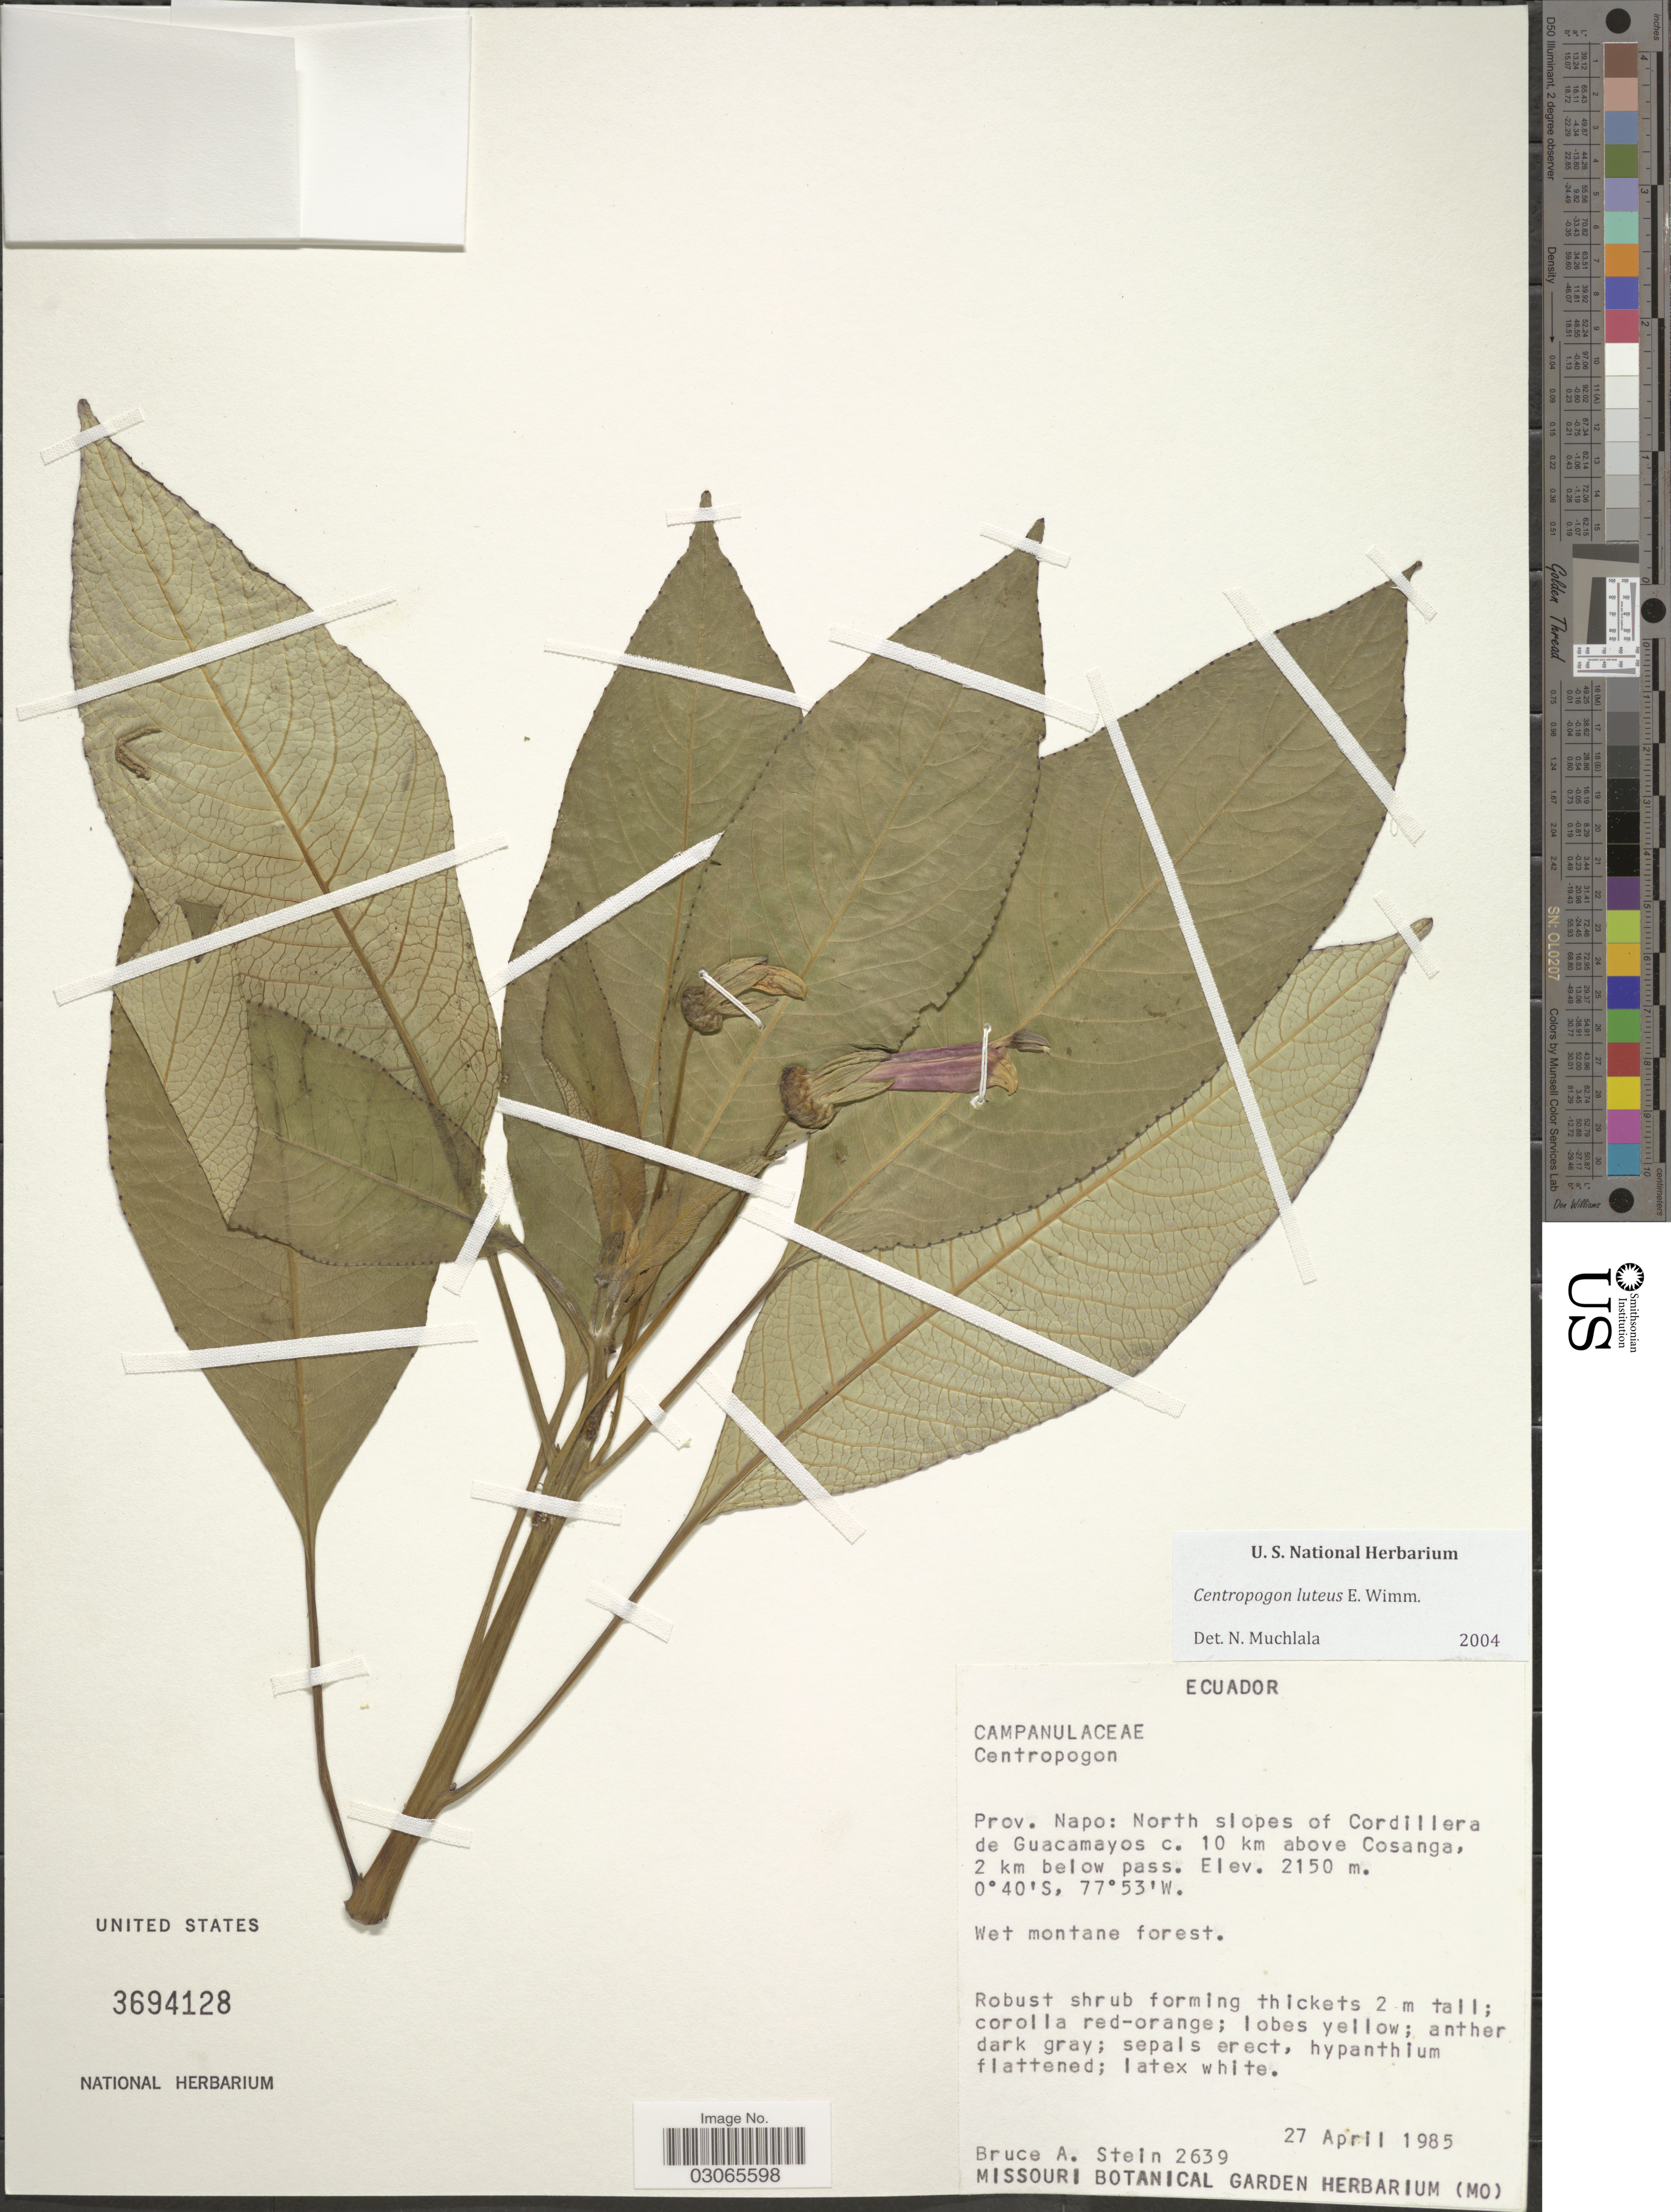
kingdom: Plantae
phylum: Tracheophyta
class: Magnoliopsida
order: Asterales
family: Campanulaceae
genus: Centropogon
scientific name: Centropogon luteus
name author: E. Wimm.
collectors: B. A. Stein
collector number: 2639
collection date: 1985-04-27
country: Ecuador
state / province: Napo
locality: North slopes of Cordillera de Guacamayos c. 10 km above Cosanga, 2 km below pass.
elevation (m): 2150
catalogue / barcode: US 3694128